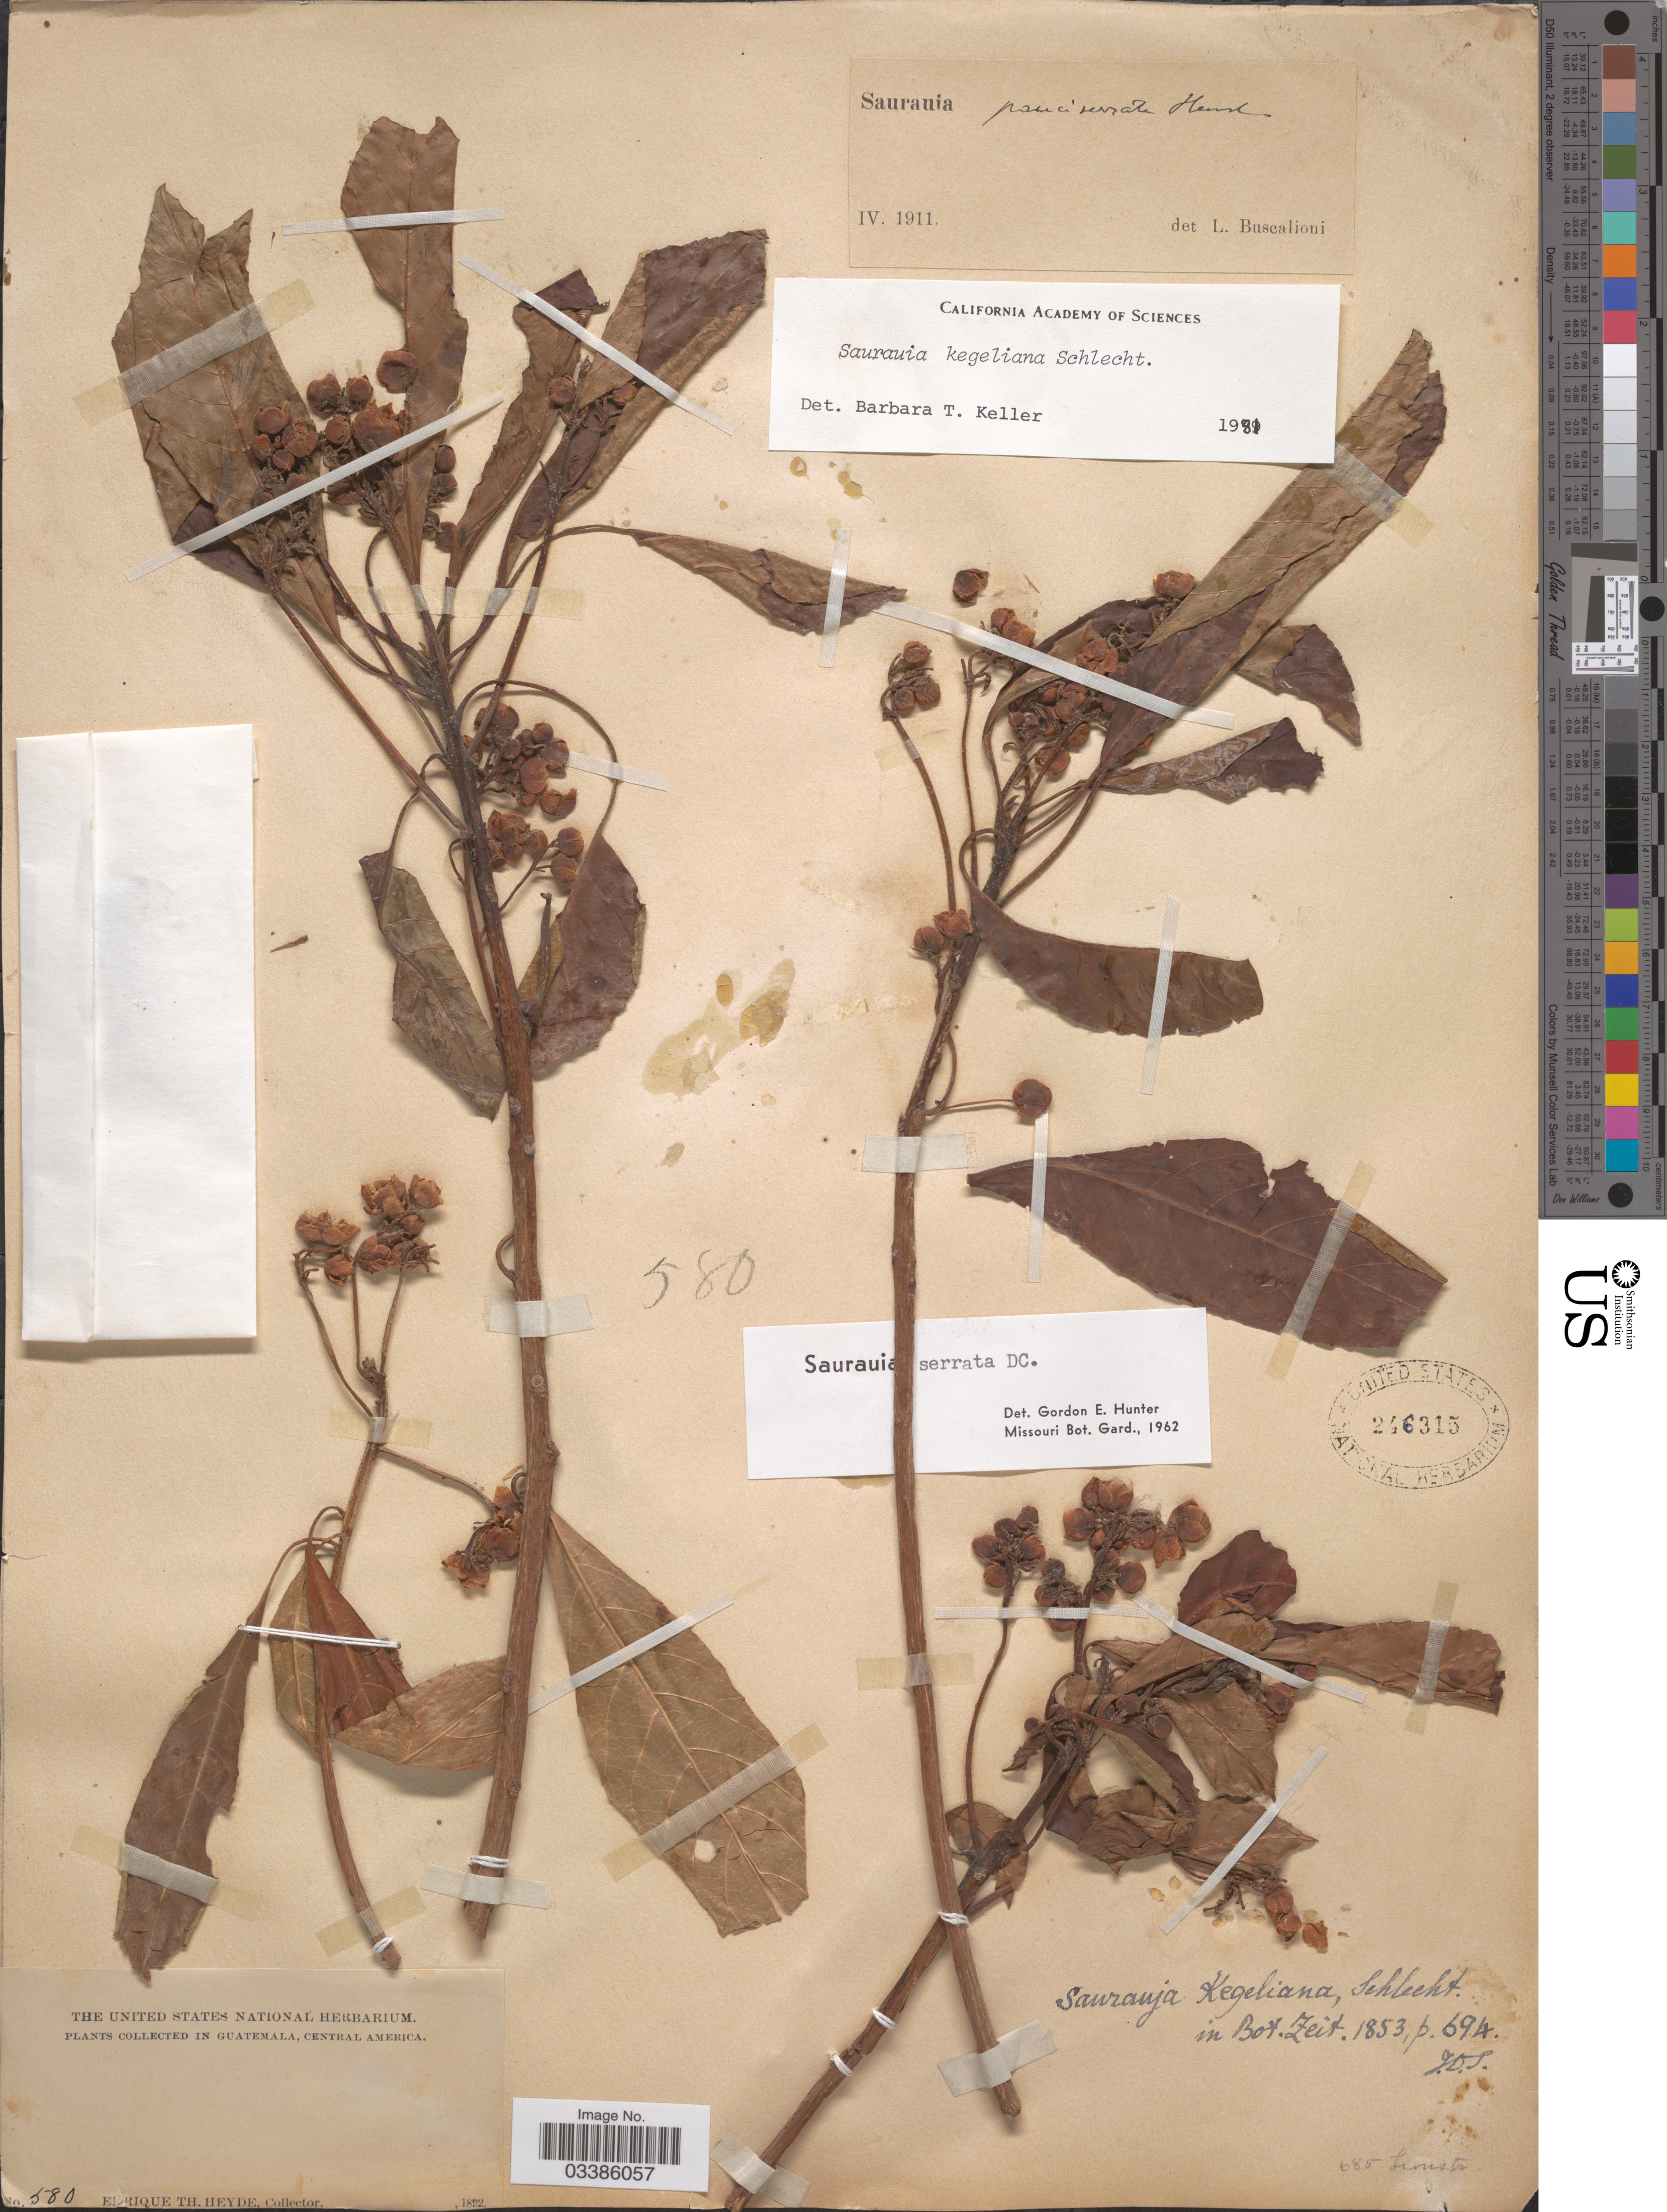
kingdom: Plantae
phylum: Tracheophyta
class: Magnoliopsida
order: Ericales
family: Actinidiaceae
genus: Saurauia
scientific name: Saurauia kegeliana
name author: Schltdl.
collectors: E. T. Heyde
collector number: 580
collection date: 1892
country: Guatemala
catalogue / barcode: US 246315